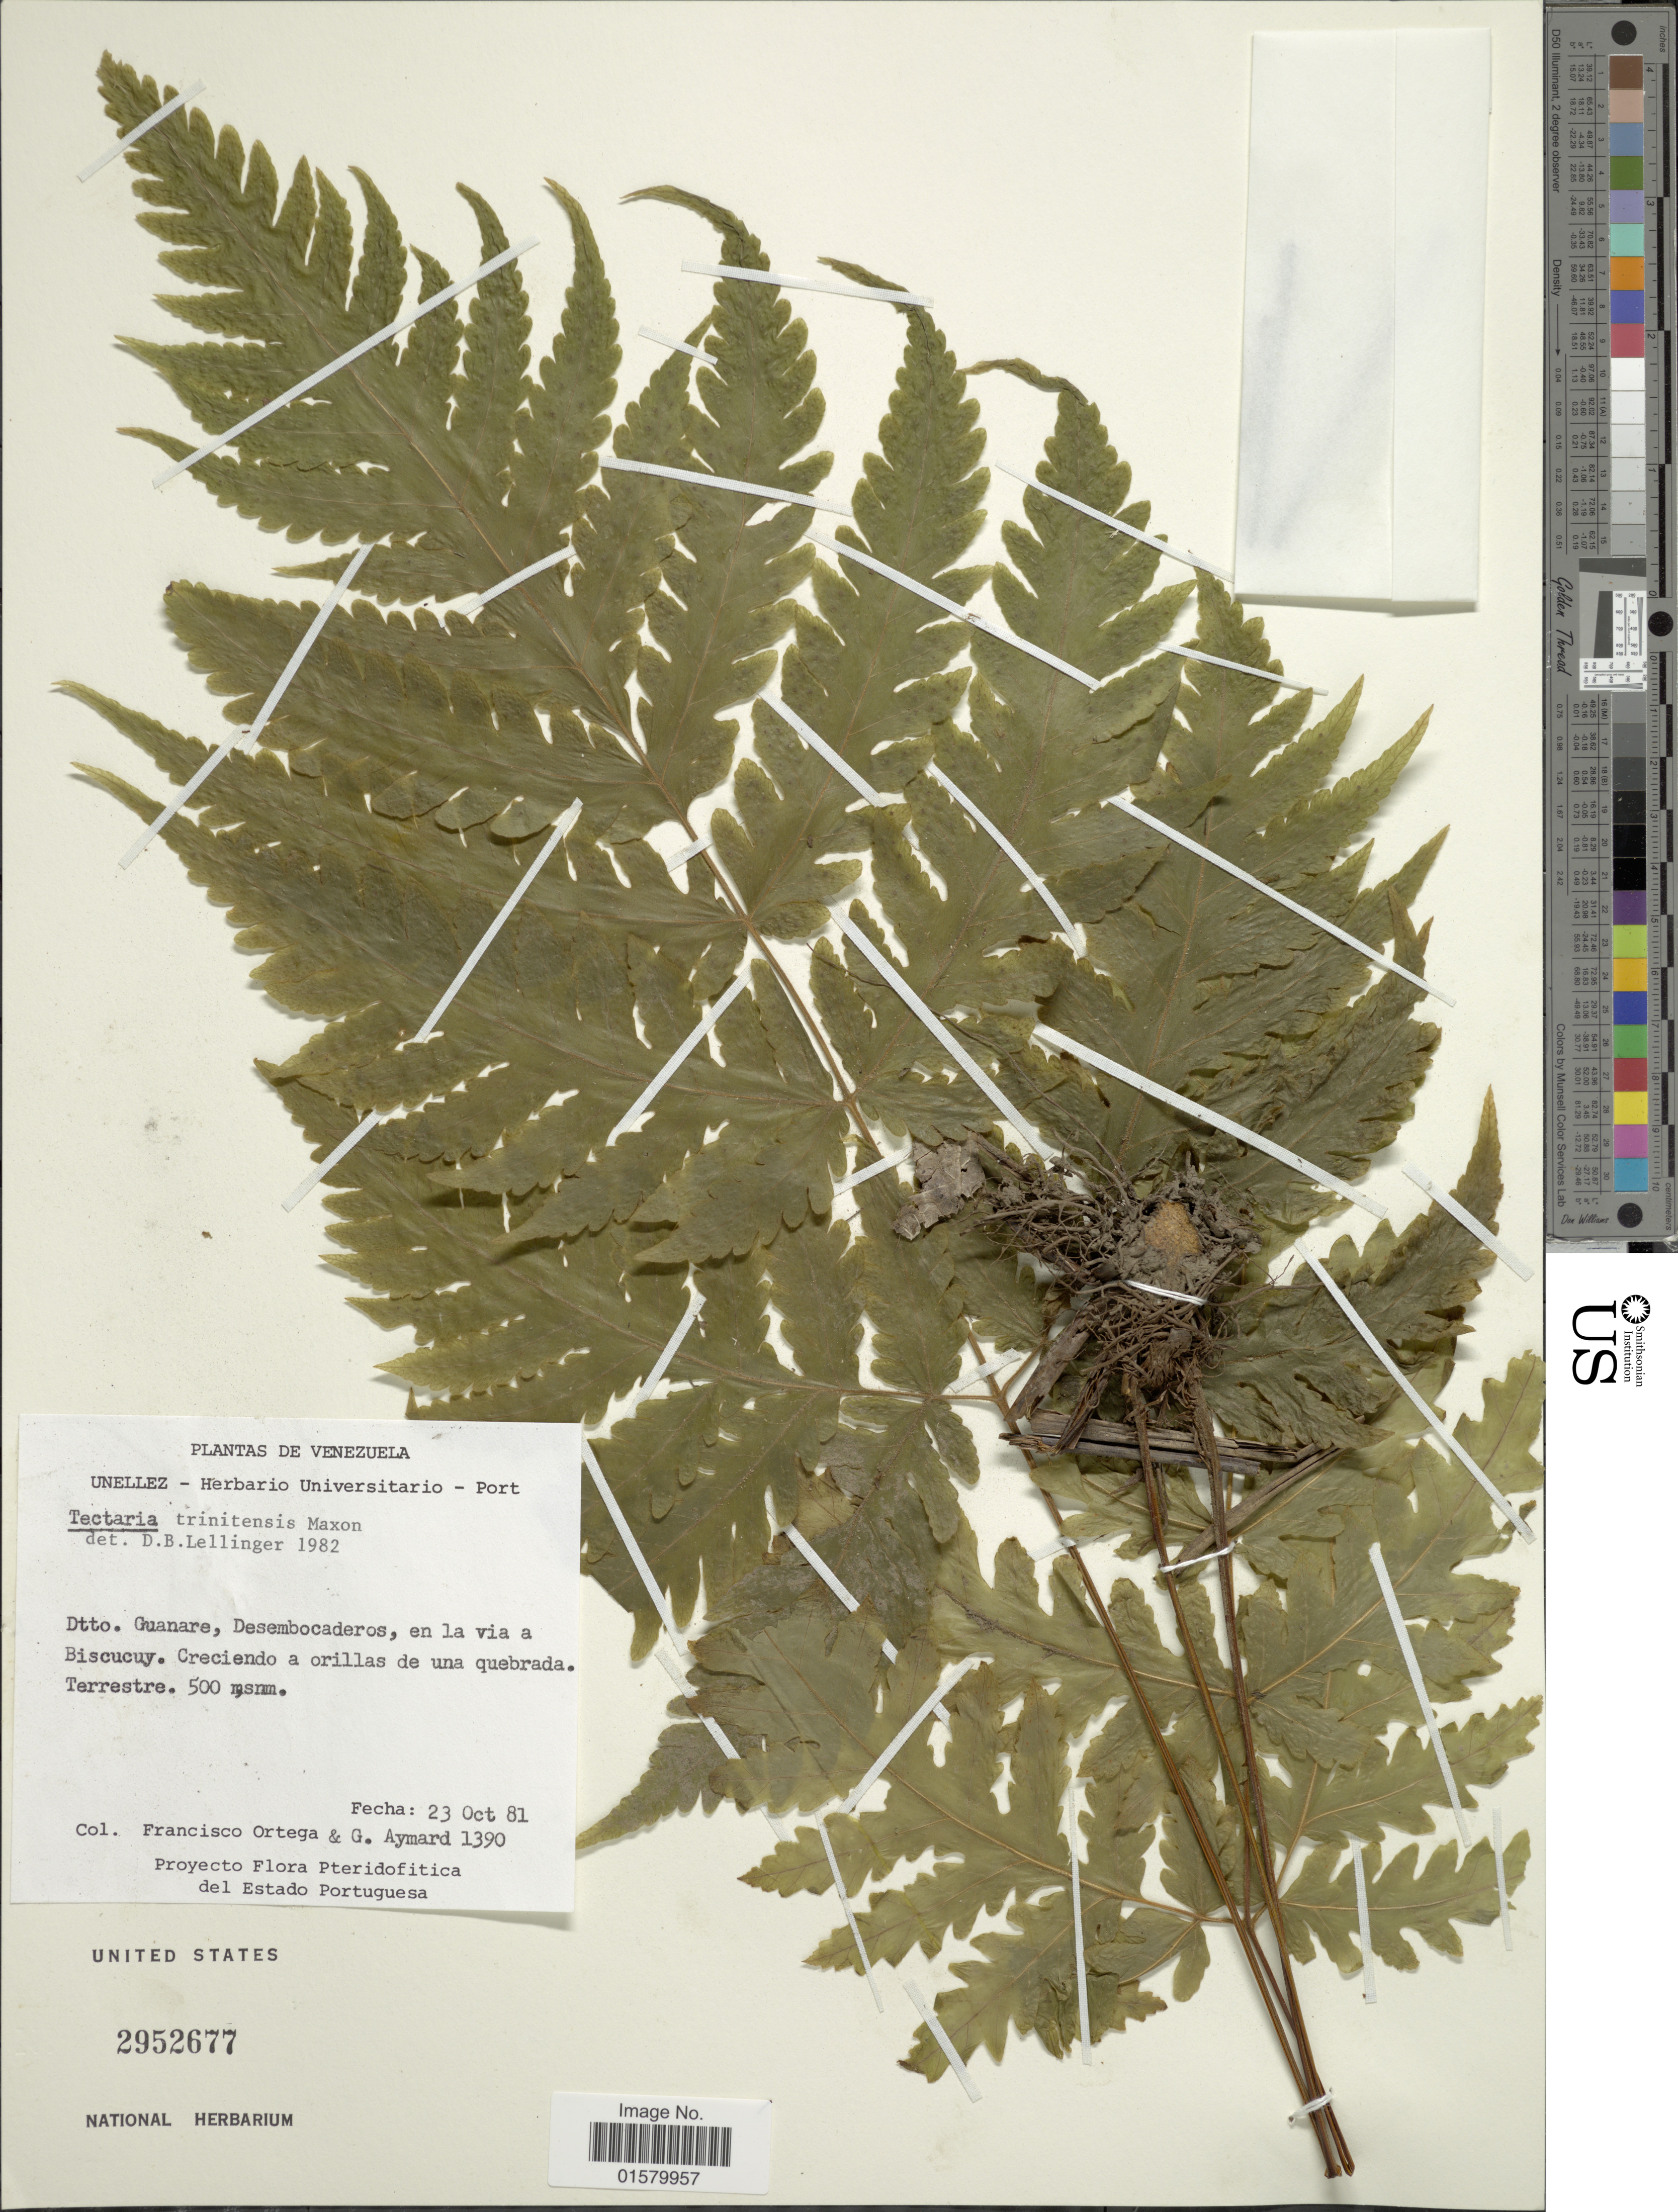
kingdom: Plantae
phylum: Tracheophyta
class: Polypodiopsida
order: Polypodiales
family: Tectariaceae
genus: Tectaria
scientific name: Tectaria trinitensis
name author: Maxon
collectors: F. J. Ortega & G. A. Aymard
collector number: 1390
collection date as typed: Transcribed d/m/y: 23/10/81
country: Venezuela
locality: Dtto. Guanare, Desembocaderos, en la via a Biscucuy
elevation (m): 500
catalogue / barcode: US 2953677